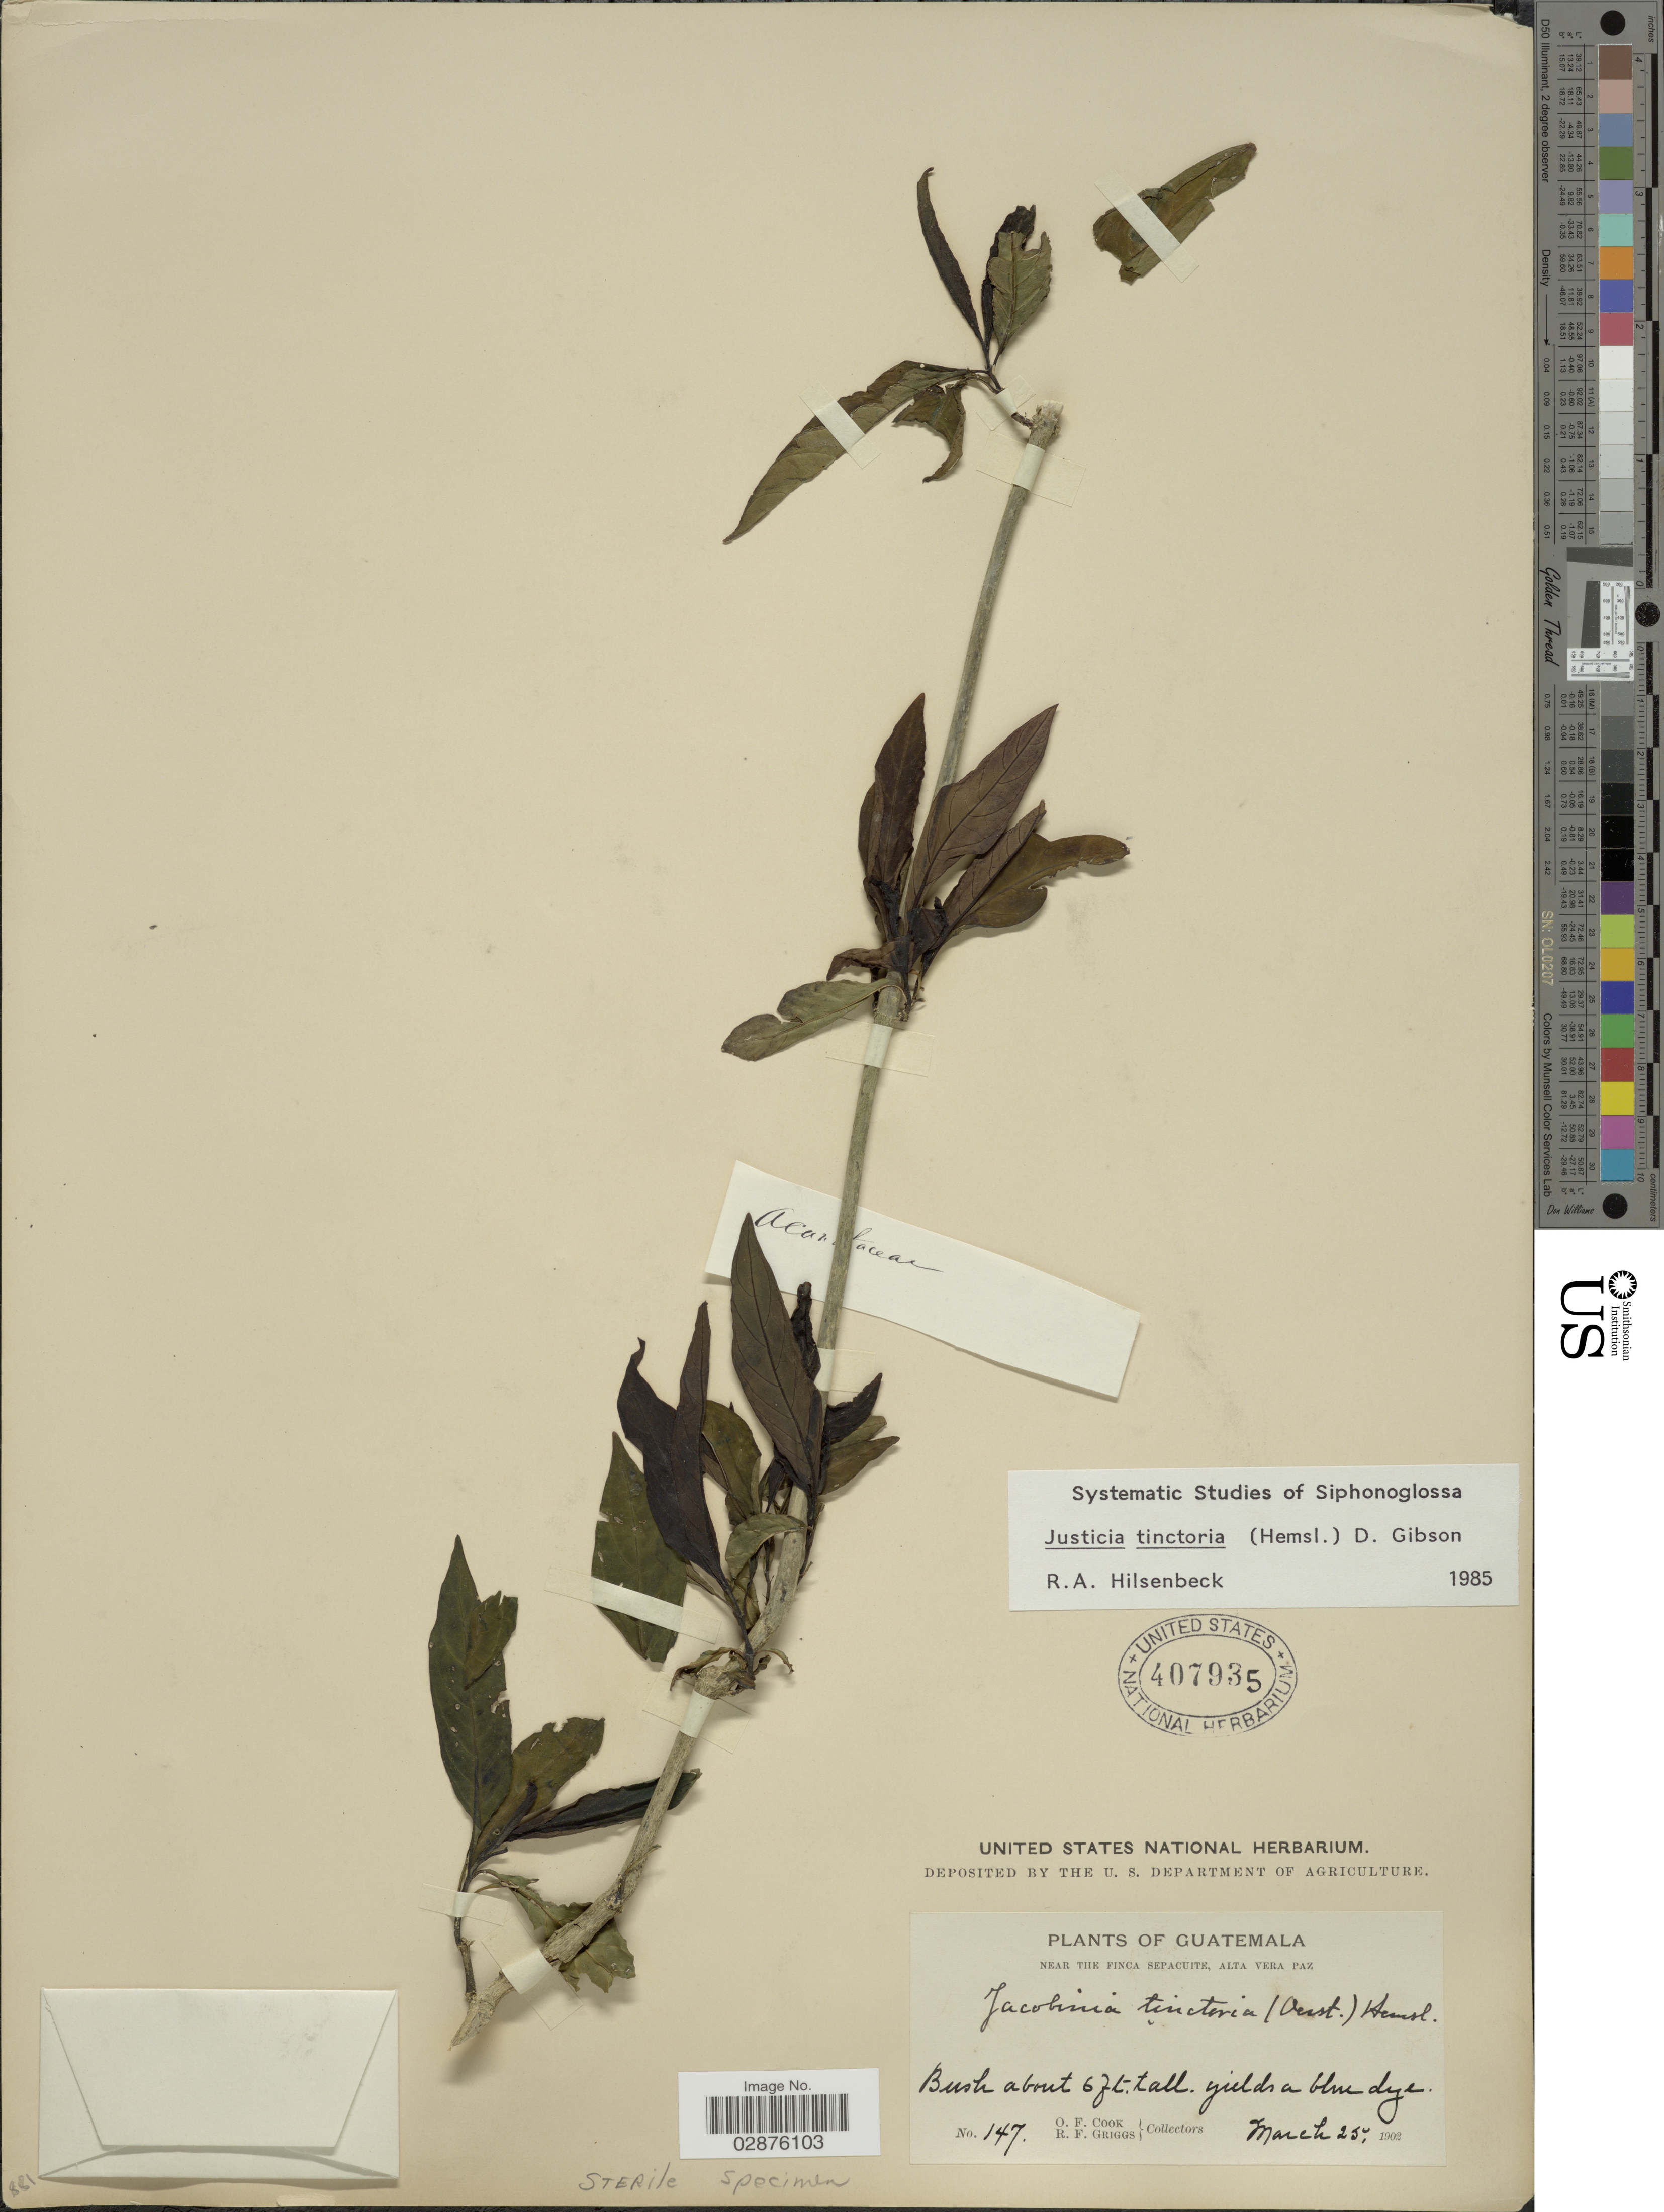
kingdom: Plantae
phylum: Tracheophyta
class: Magnoliopsida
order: Lamiales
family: Acanthaceae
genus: Justicia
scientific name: Justicia colorifera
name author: V.A.W. Graham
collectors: O. F. Cook & R. F. Griggs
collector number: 147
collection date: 1902-03-25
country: Guatemala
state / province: Alta Verapaz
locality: Near The Finca Sepacuite, Alta Vera Paz.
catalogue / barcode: US 407935